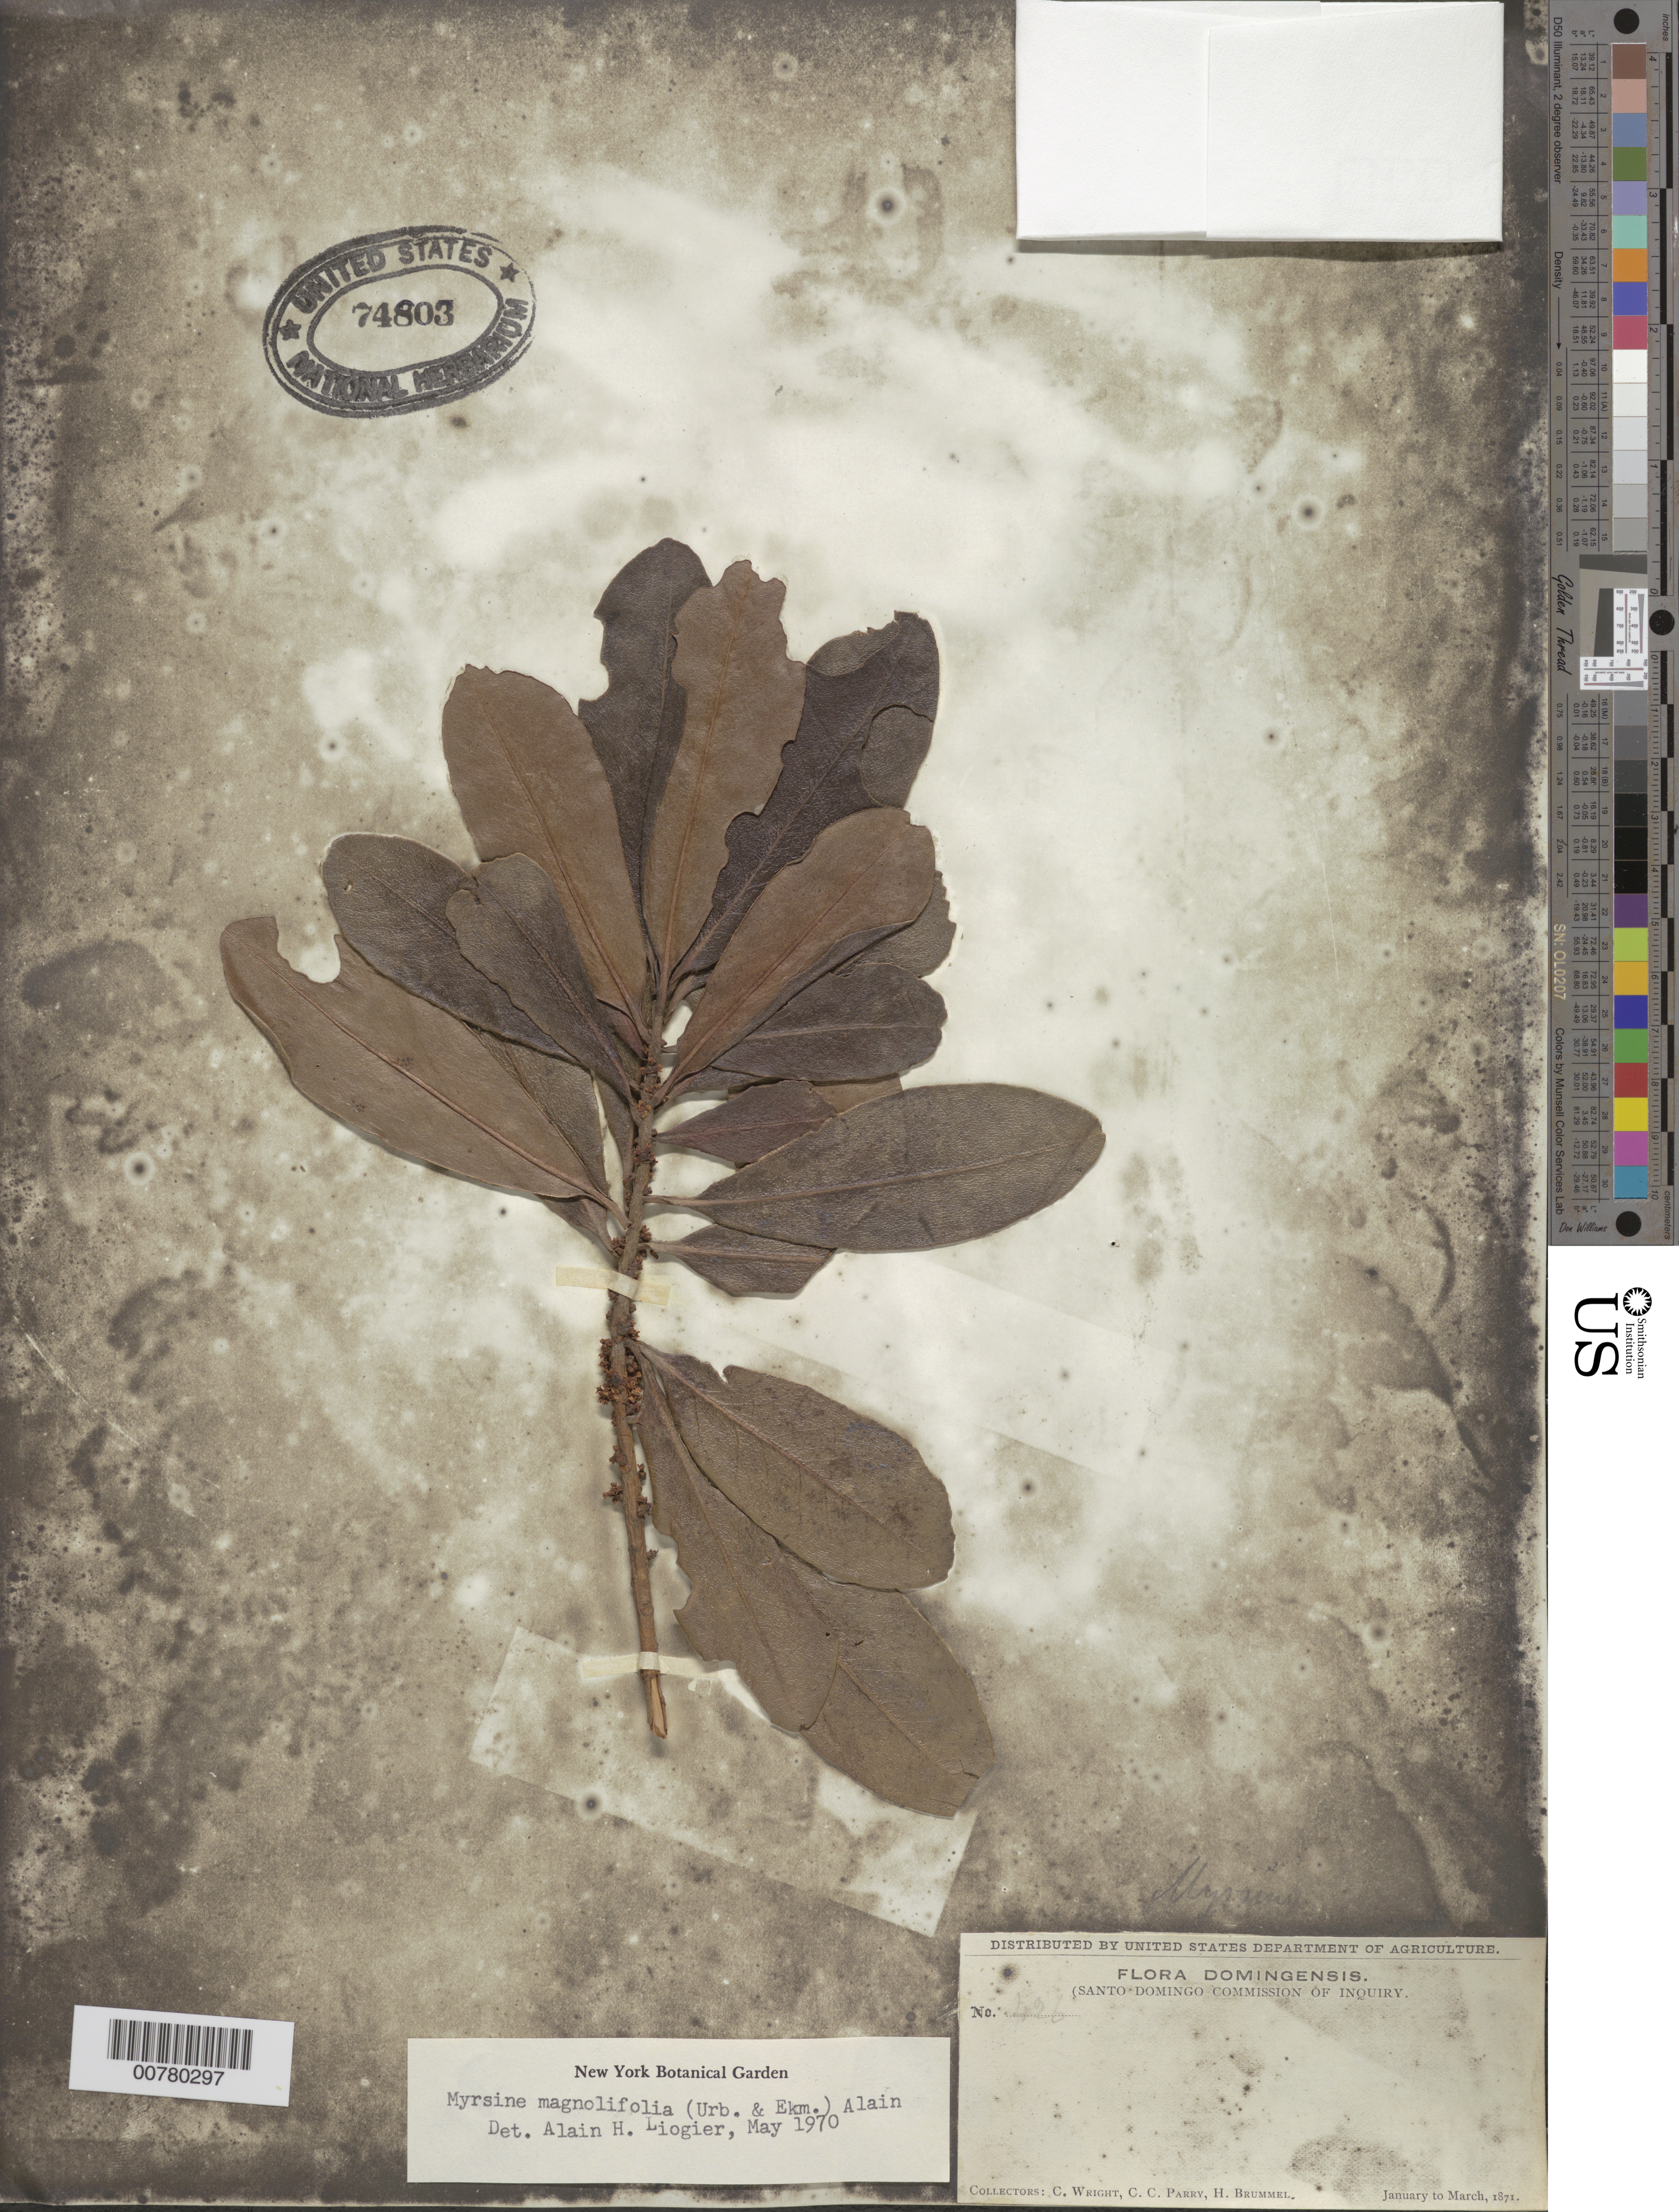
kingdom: Plantae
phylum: Tracheophyta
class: Magnoliopsida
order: Ericales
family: Primulaceae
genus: Myrsine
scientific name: Myrsine magnolifolia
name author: (Urb. & Ekman) Alain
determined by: Liogier, Alain H.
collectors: C. Wright, C. C. Parry & H. Brummel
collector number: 426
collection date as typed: Jan 1871 to -- Mar 1871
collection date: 1871-01/1871-03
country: Dominican Republic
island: Hispaniola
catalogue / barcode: US 747803